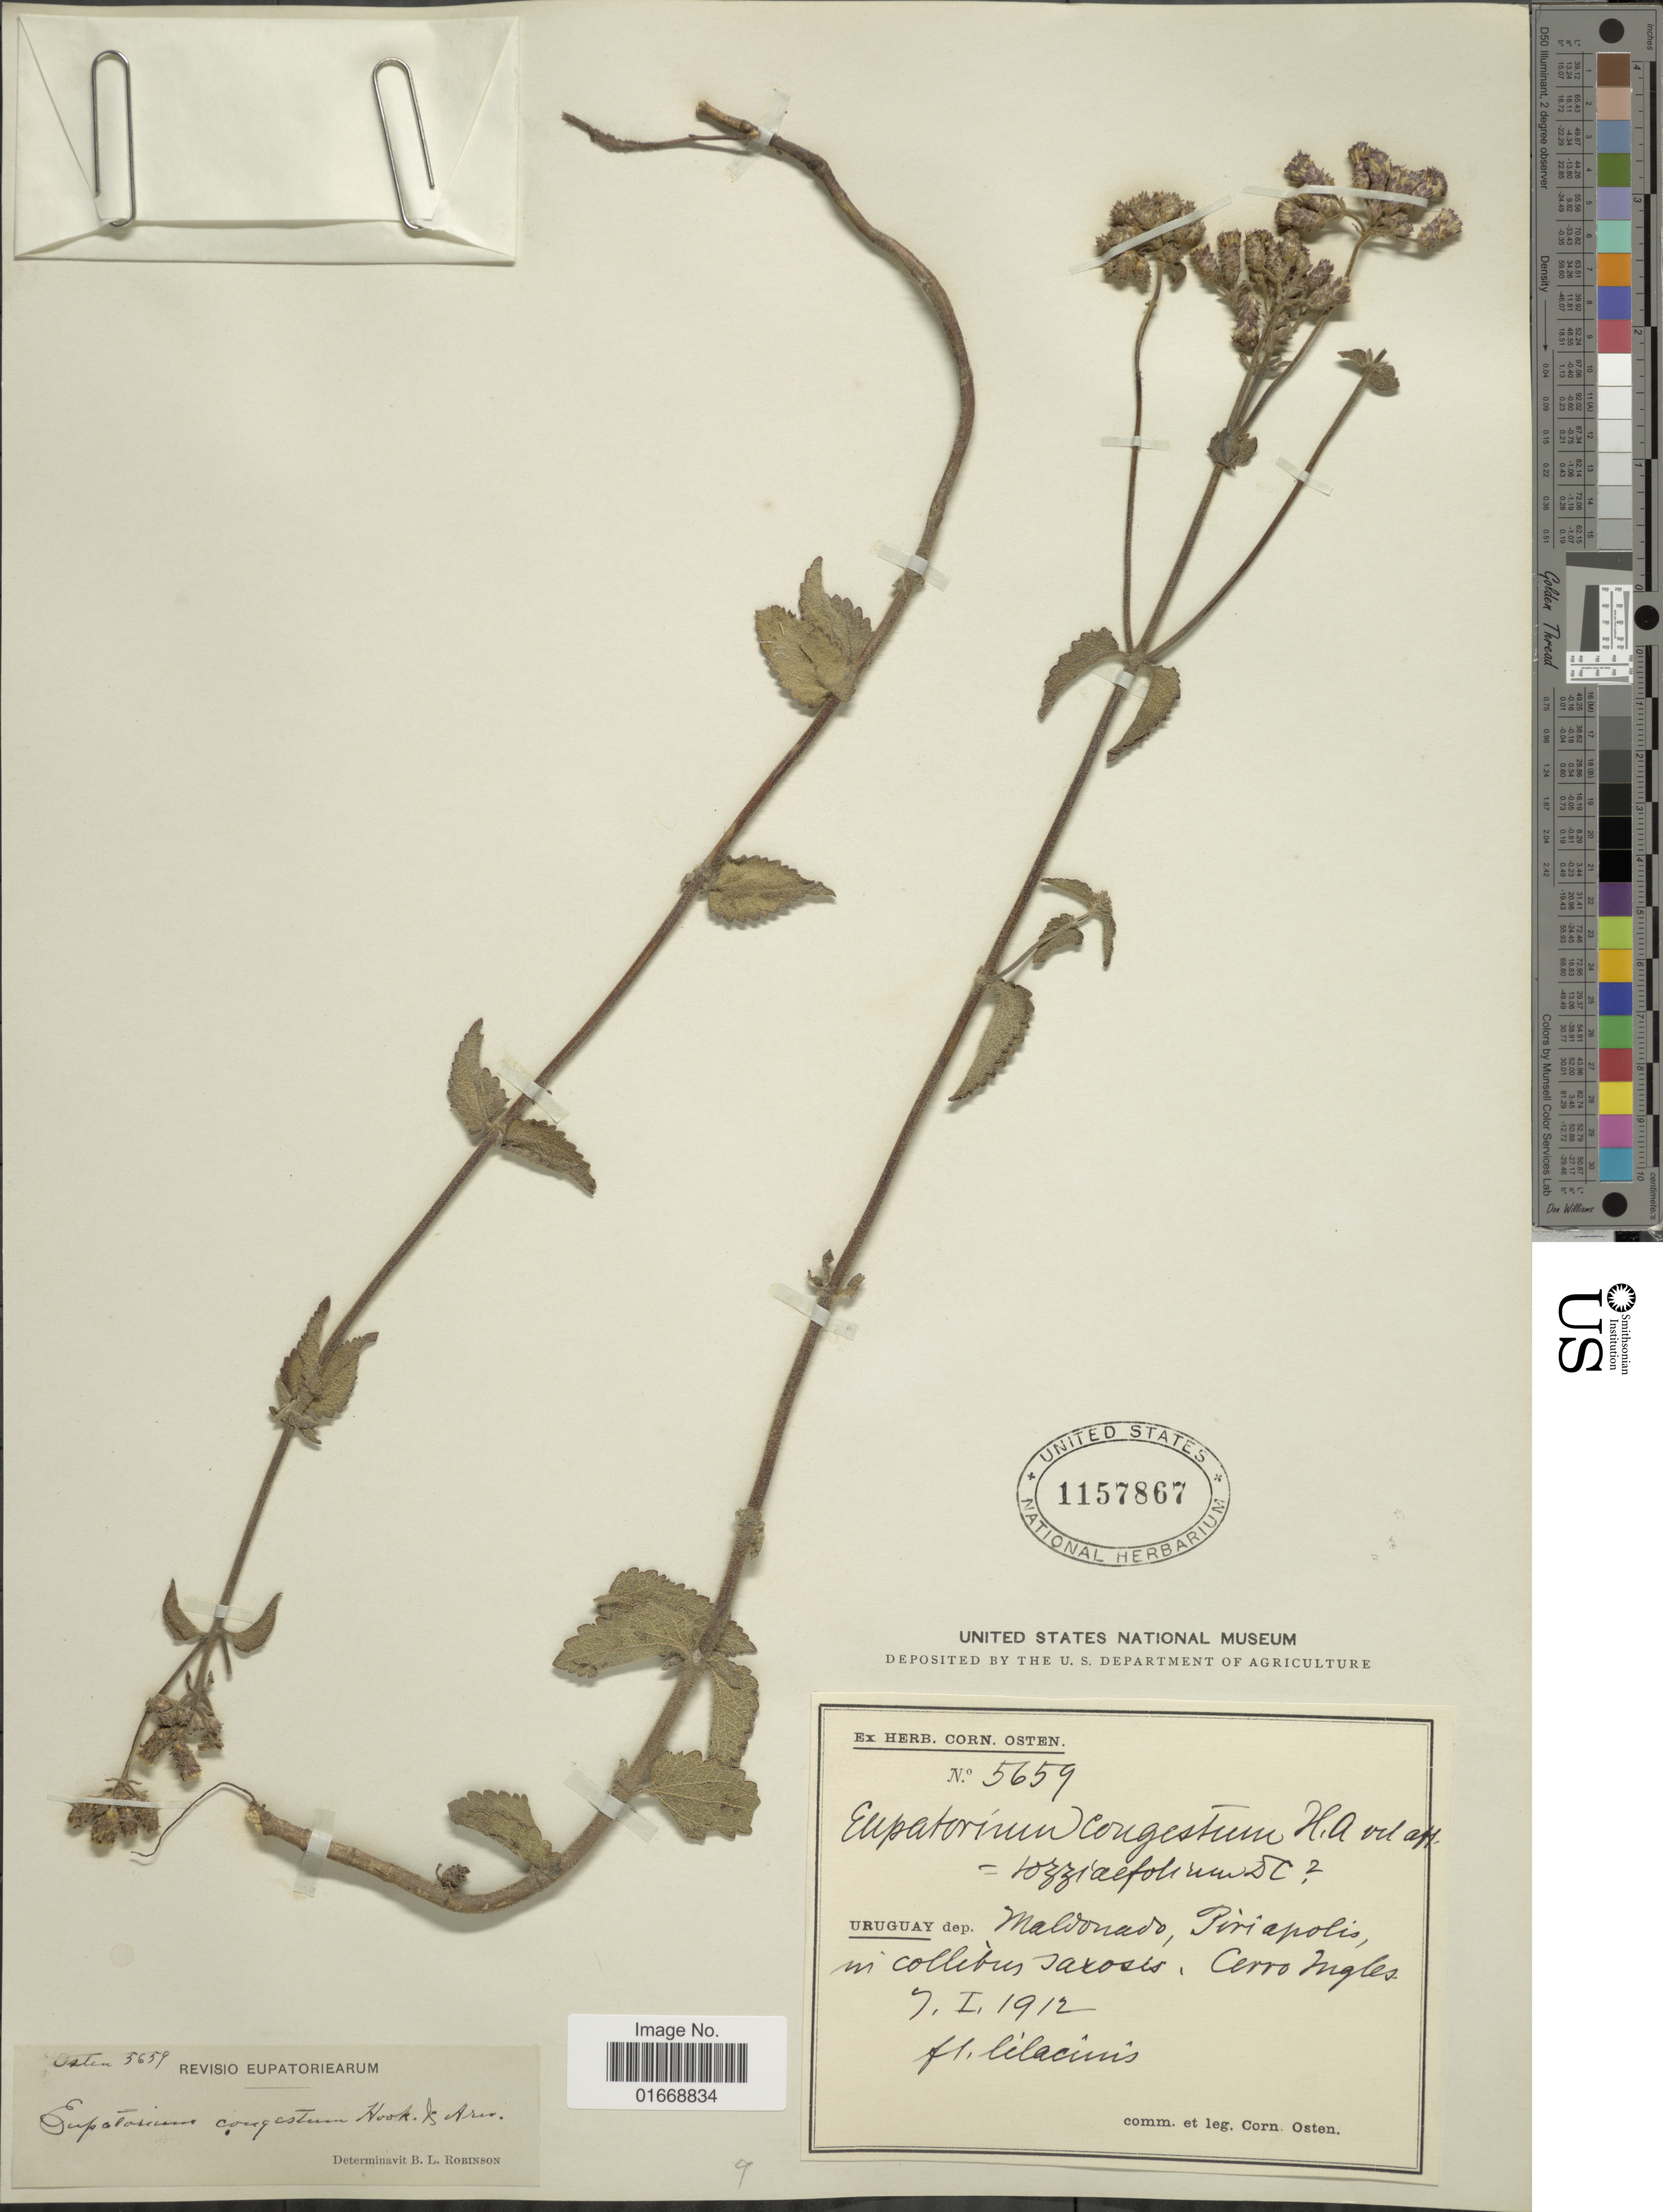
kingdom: Plantae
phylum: Tracheophyta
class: Magnoliopsida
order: Asterales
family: Asteraceae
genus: Chromolaena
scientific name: Chromolaena squarrulosa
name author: (Hook. & Arn.) R.M. King & H. Rob.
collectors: C. Osten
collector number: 5659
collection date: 1912-01-07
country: Uruguay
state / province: Maldonado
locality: Piriapolis, in collibus saxosis, Cerro Ingles.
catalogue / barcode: US 1157867